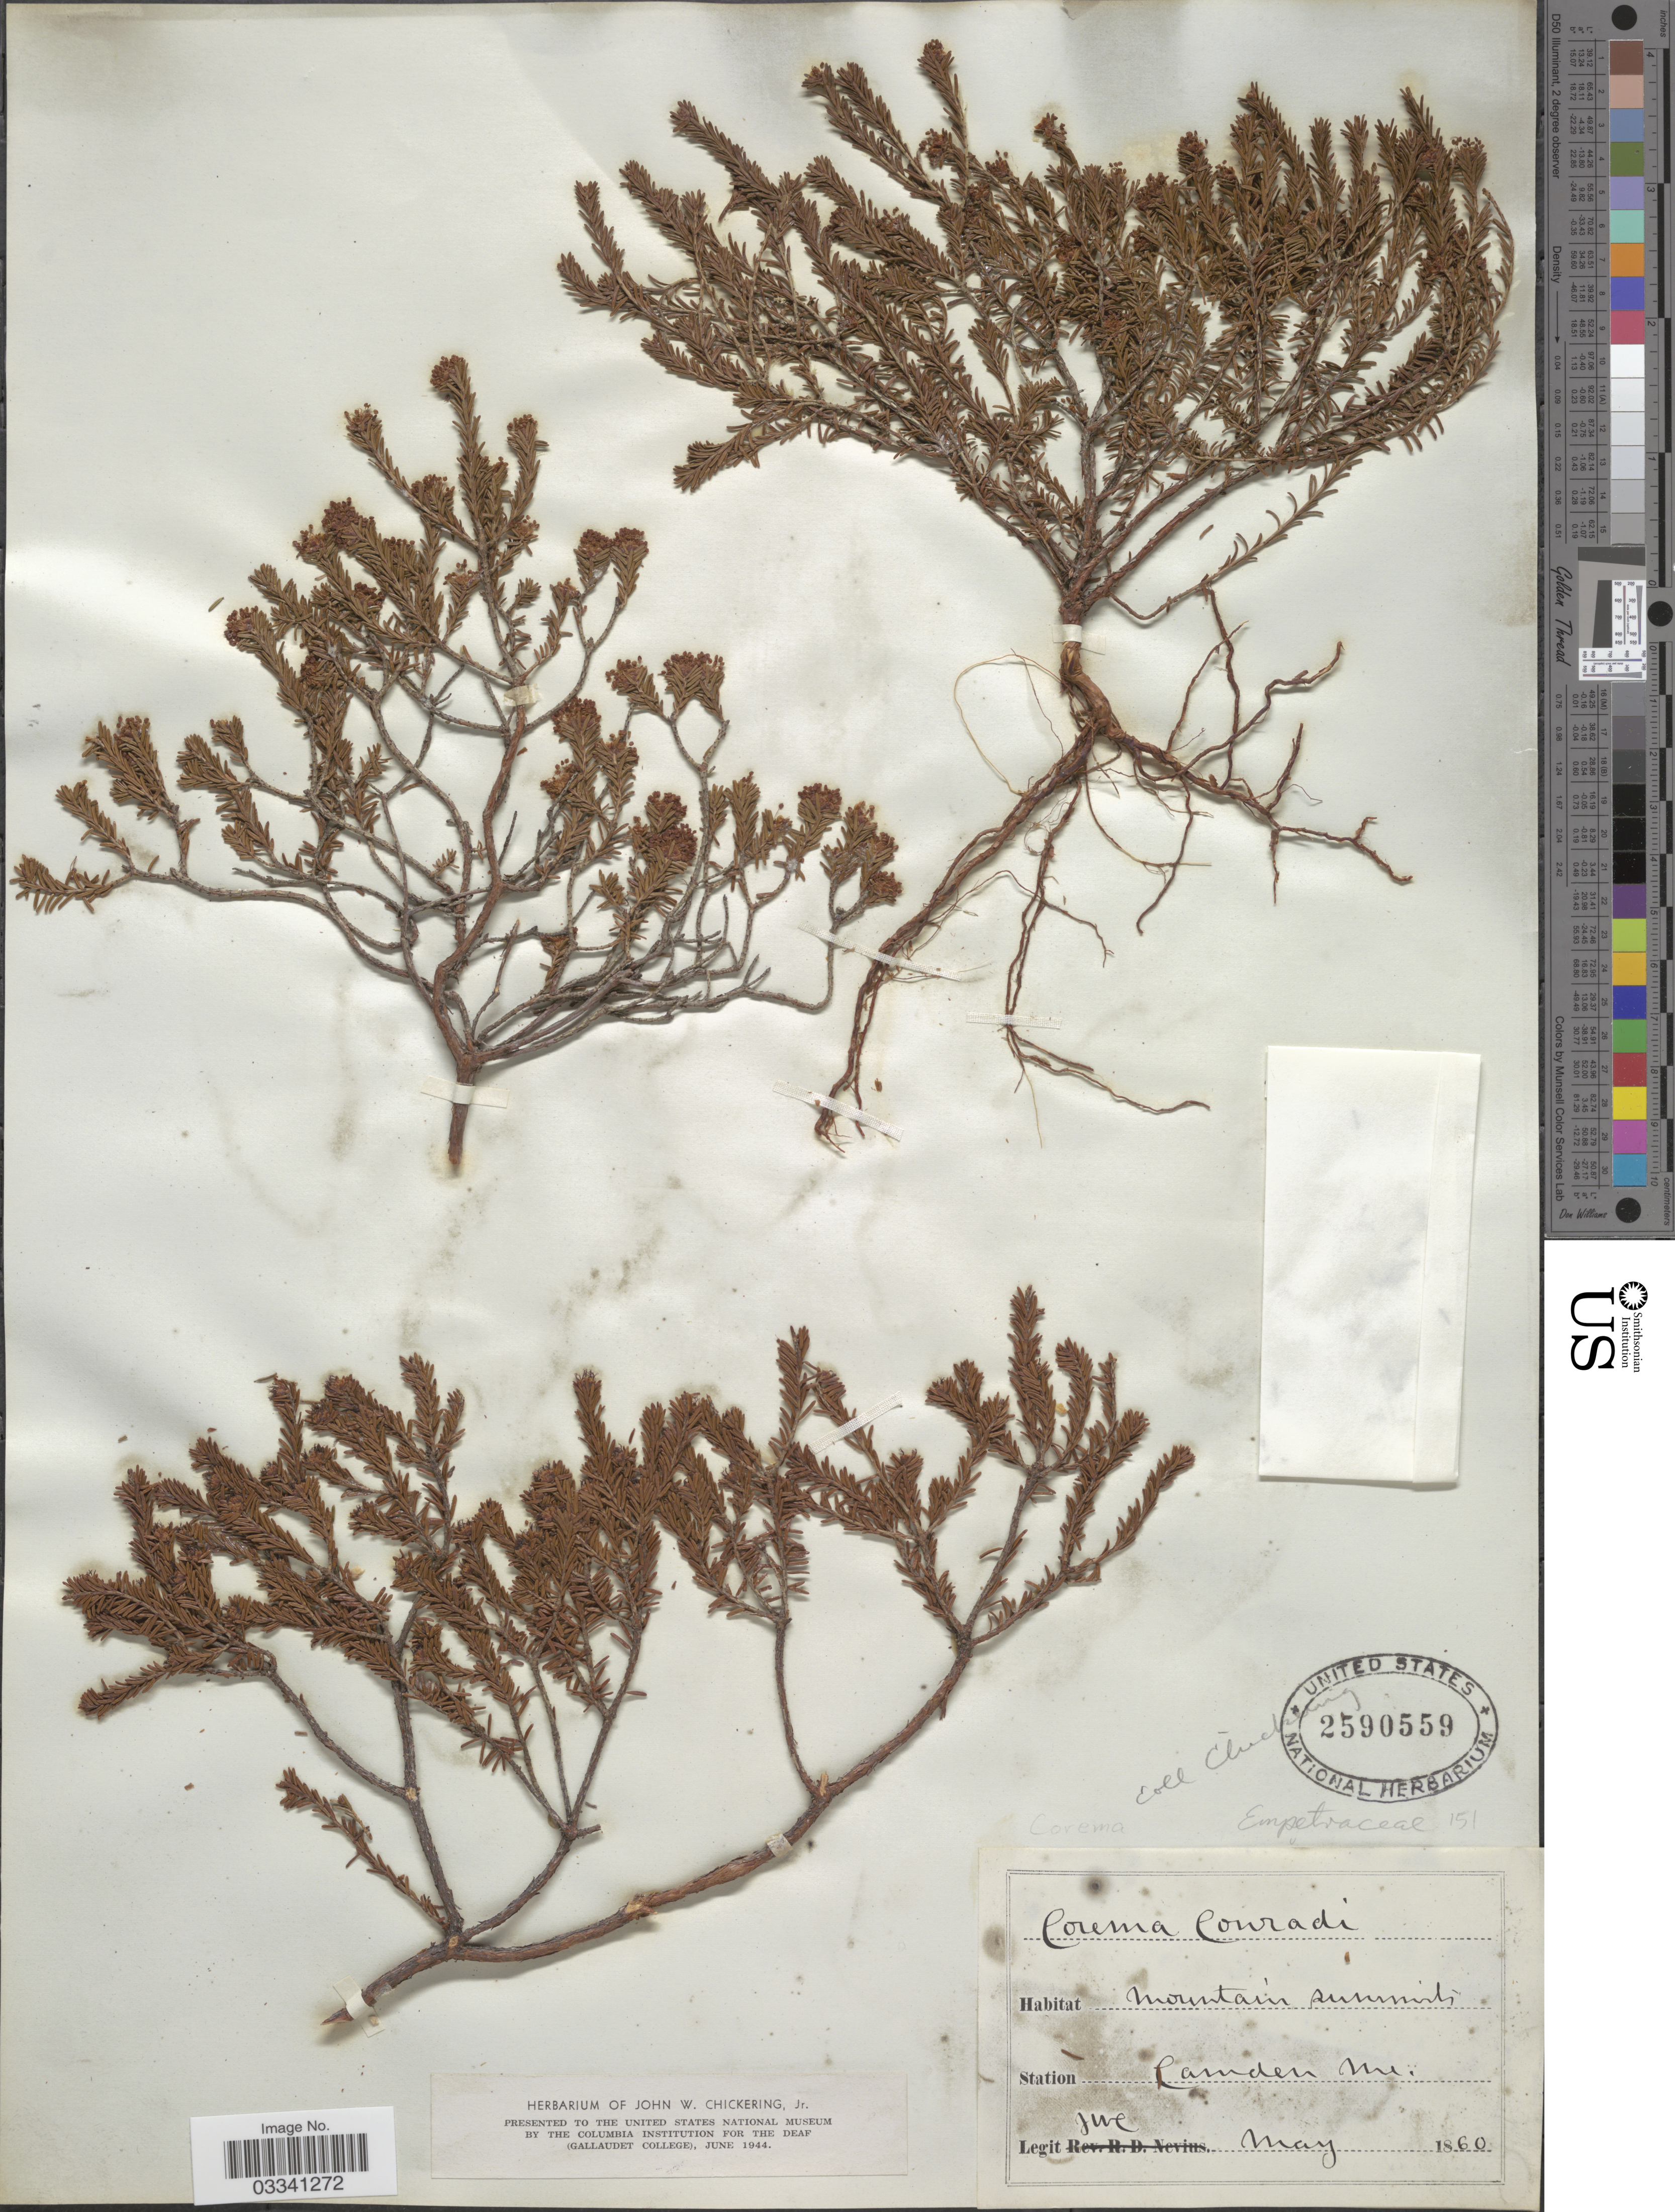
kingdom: Plantae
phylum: Tracheophyta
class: Magnoliopsida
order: Ericales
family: Ericaceae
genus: Corema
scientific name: Corema conradii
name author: Torr.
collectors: J. Chickering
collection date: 1860-05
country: United States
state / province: Maine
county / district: Knox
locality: Camden.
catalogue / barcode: US 2590559